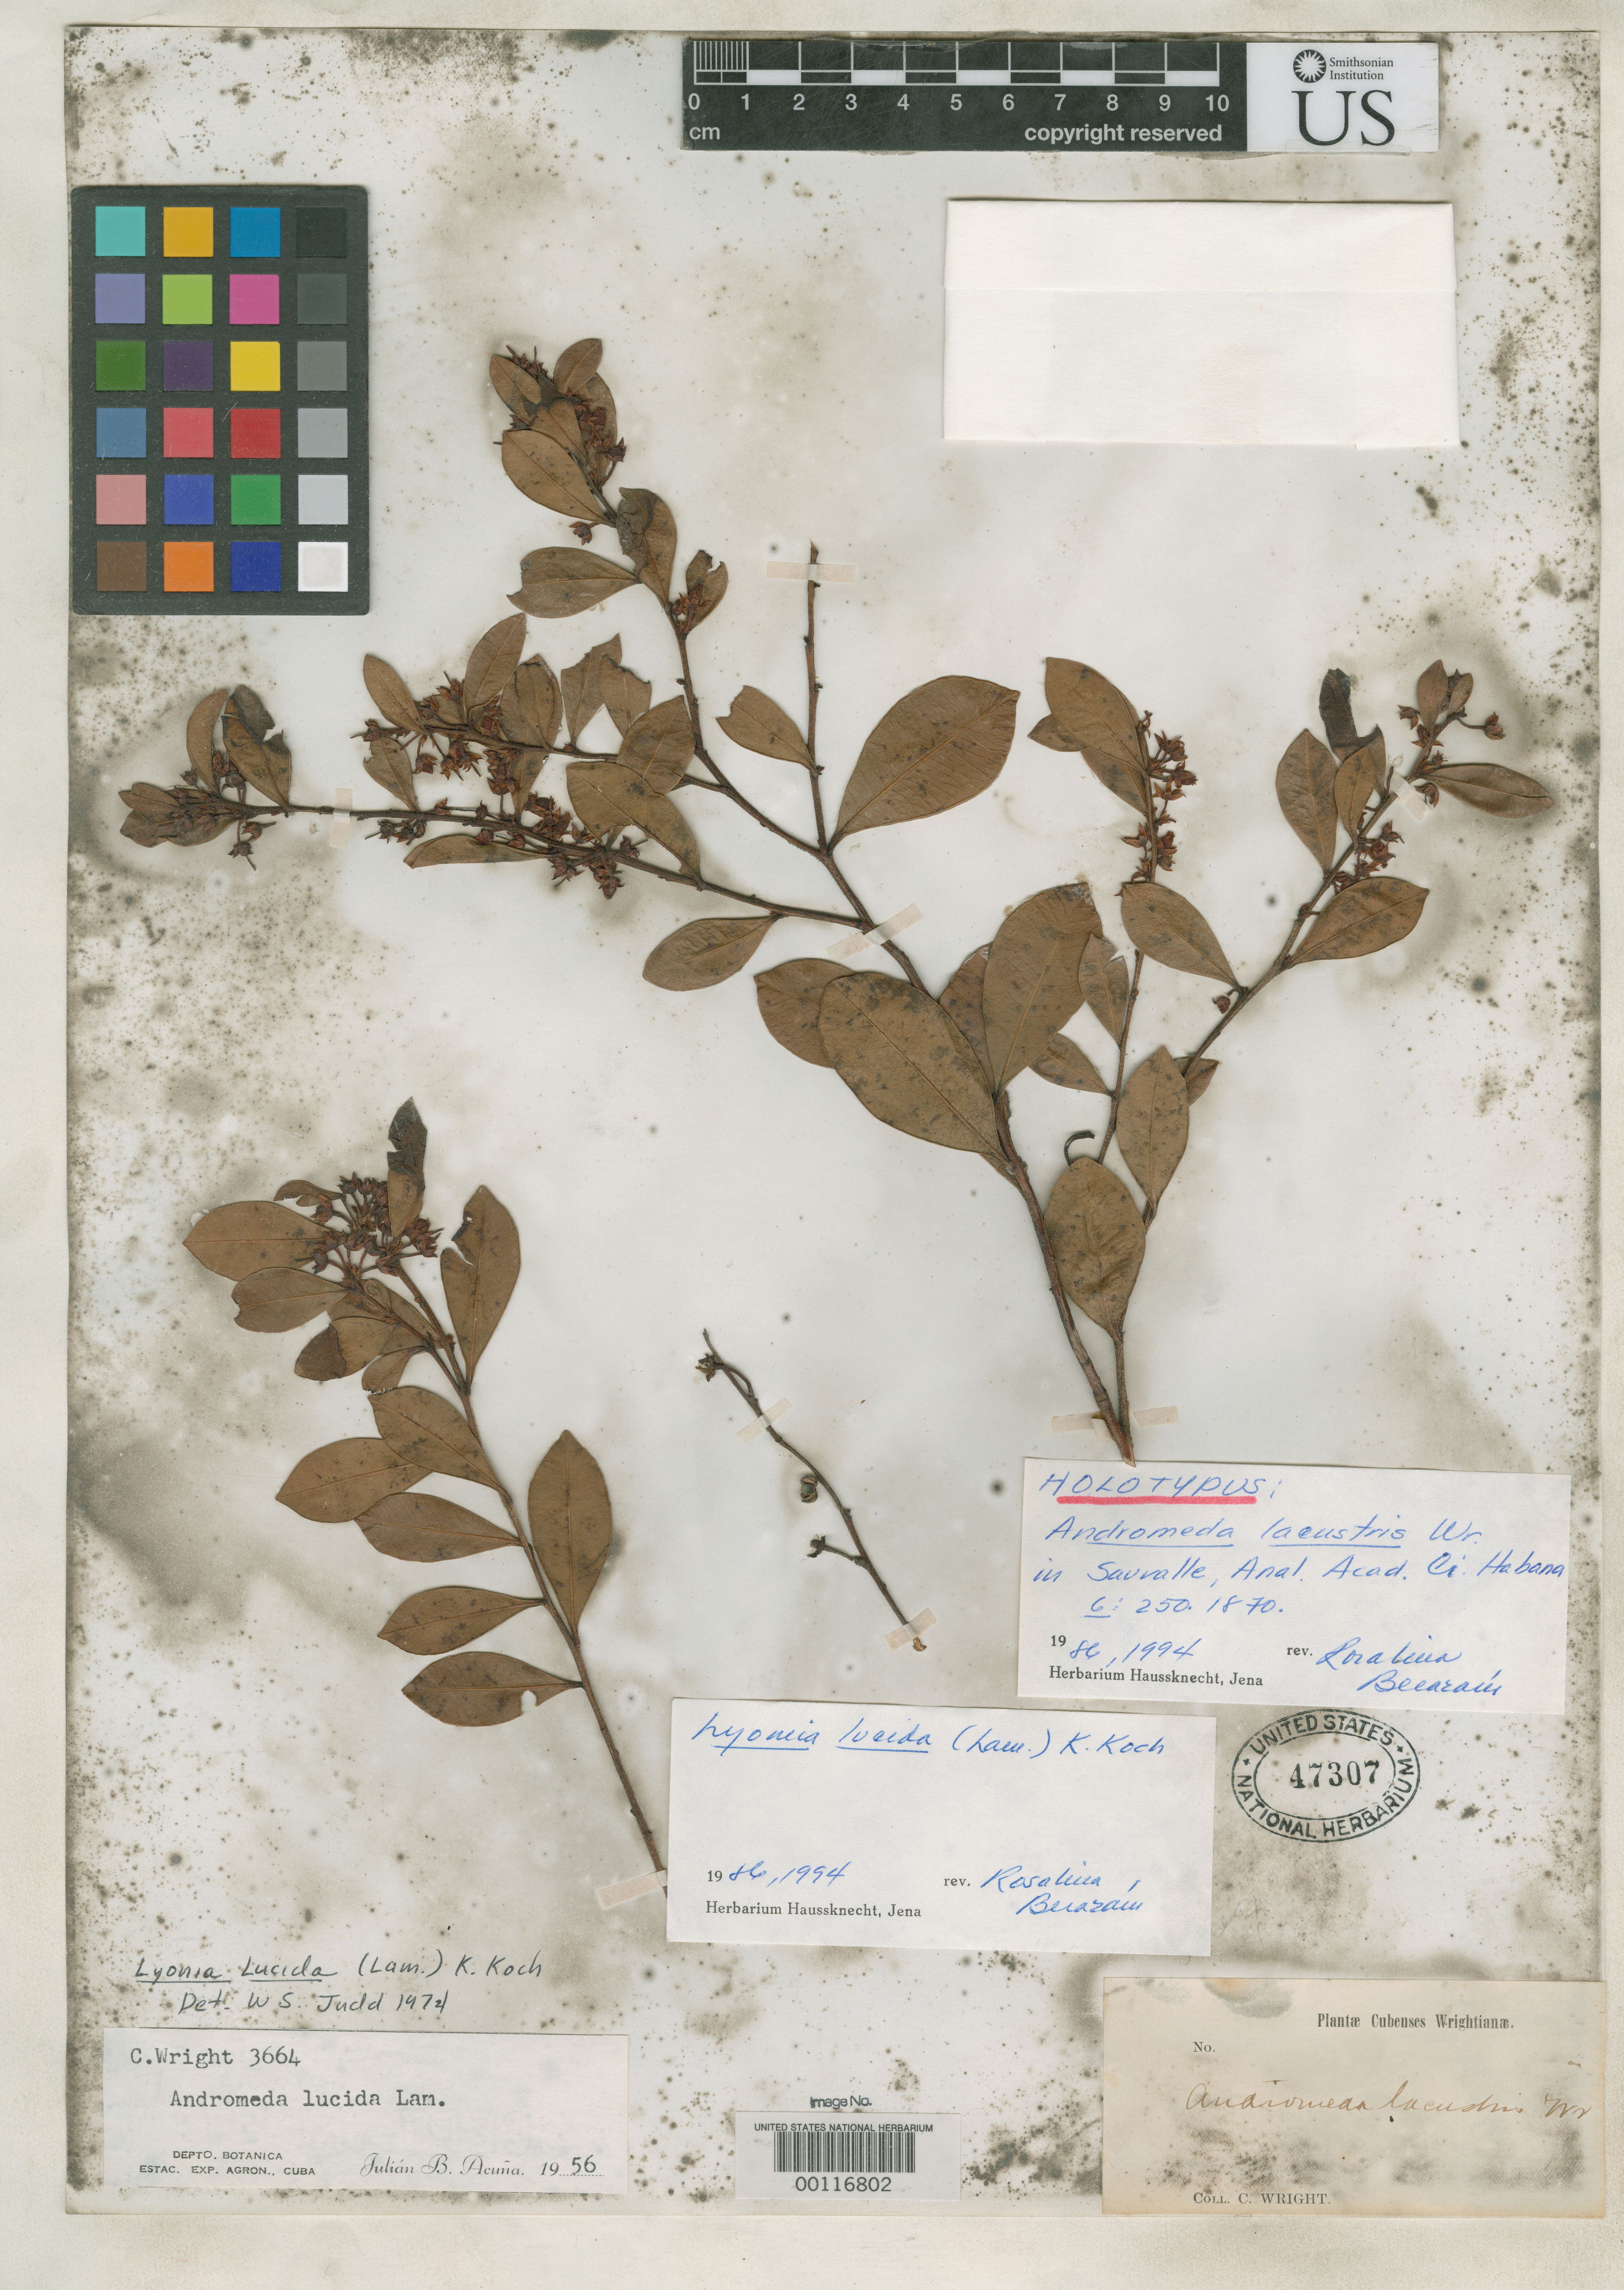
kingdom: Plantae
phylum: Tracheophyta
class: Magnoliopsida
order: Ericales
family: Ericaceae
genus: Andromeda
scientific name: Andromeda lacustris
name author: C. Wright in Sauvalle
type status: Isotype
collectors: C. Wright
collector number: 3664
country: Cuba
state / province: Pinar del Río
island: Greater Antilles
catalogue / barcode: US 47307